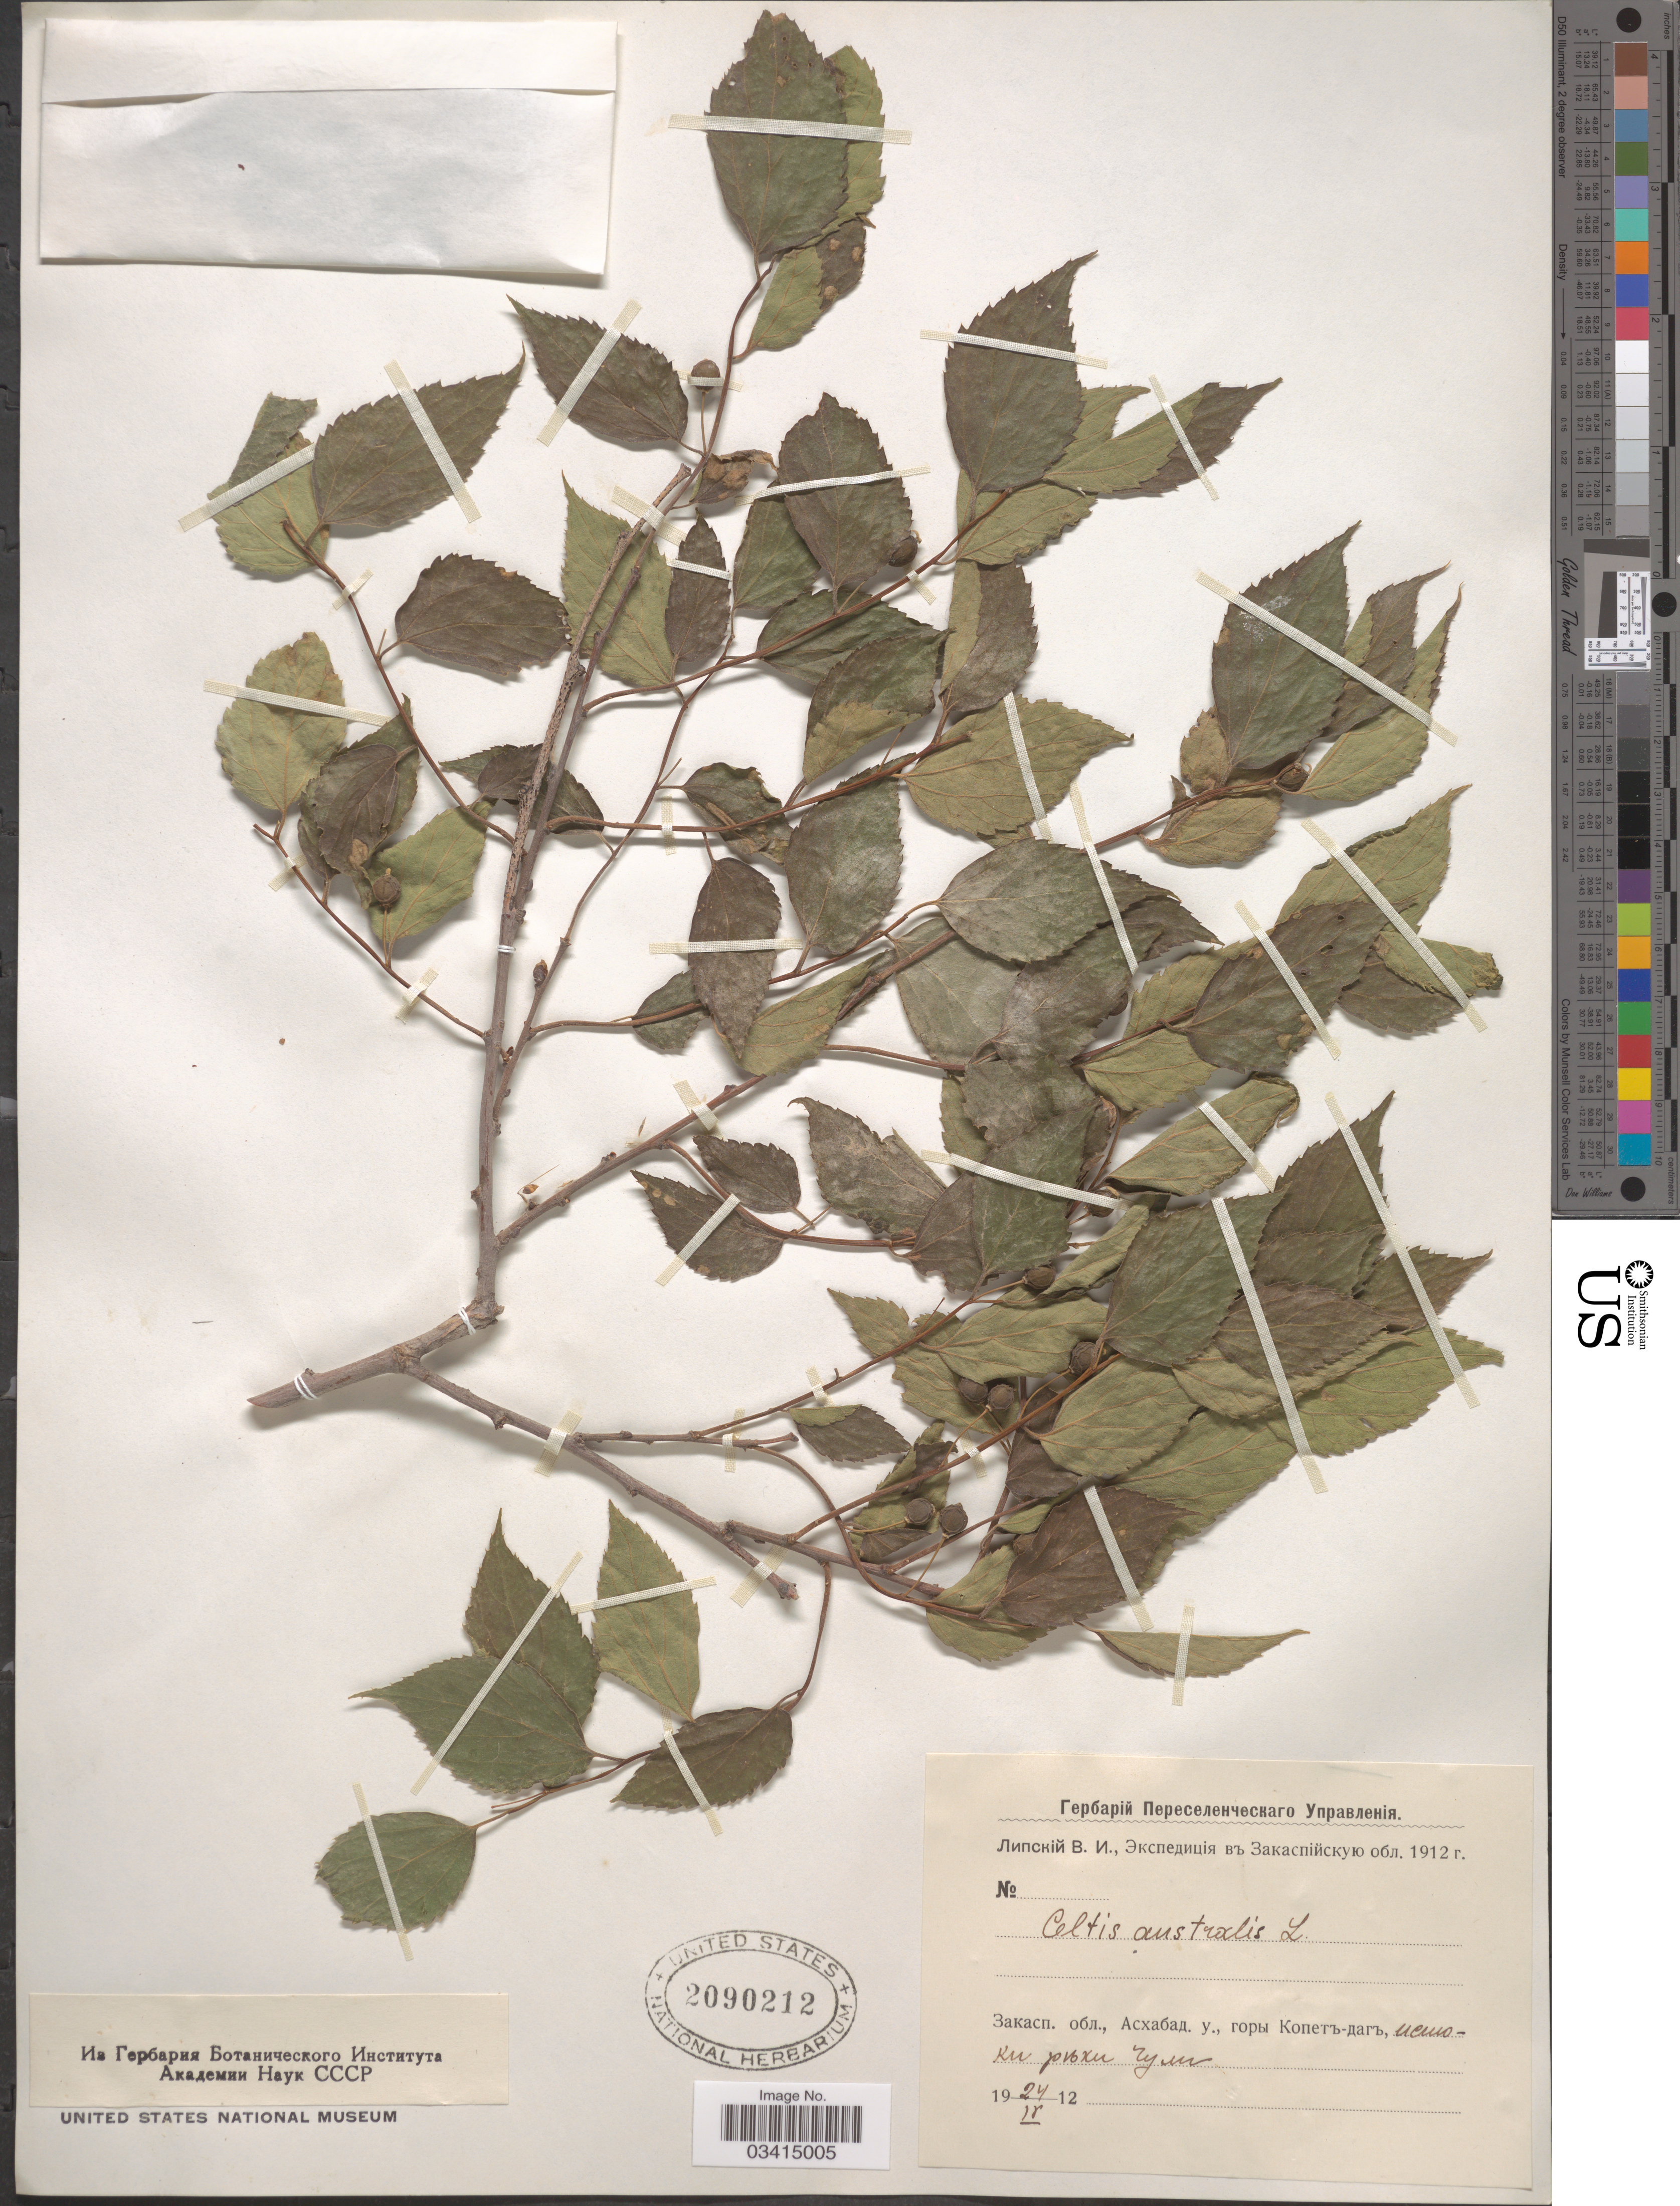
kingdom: Plantae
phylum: Tracheophyta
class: Magnoliopsida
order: Rosales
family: Cannabaceae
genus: Celtis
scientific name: Celtis australis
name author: L.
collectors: V. Lipskiy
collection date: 1912-04-24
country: Turkmenistan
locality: Ashgabat, near Kopet Dag Mt, source of river Chulya.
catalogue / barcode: US 2090212